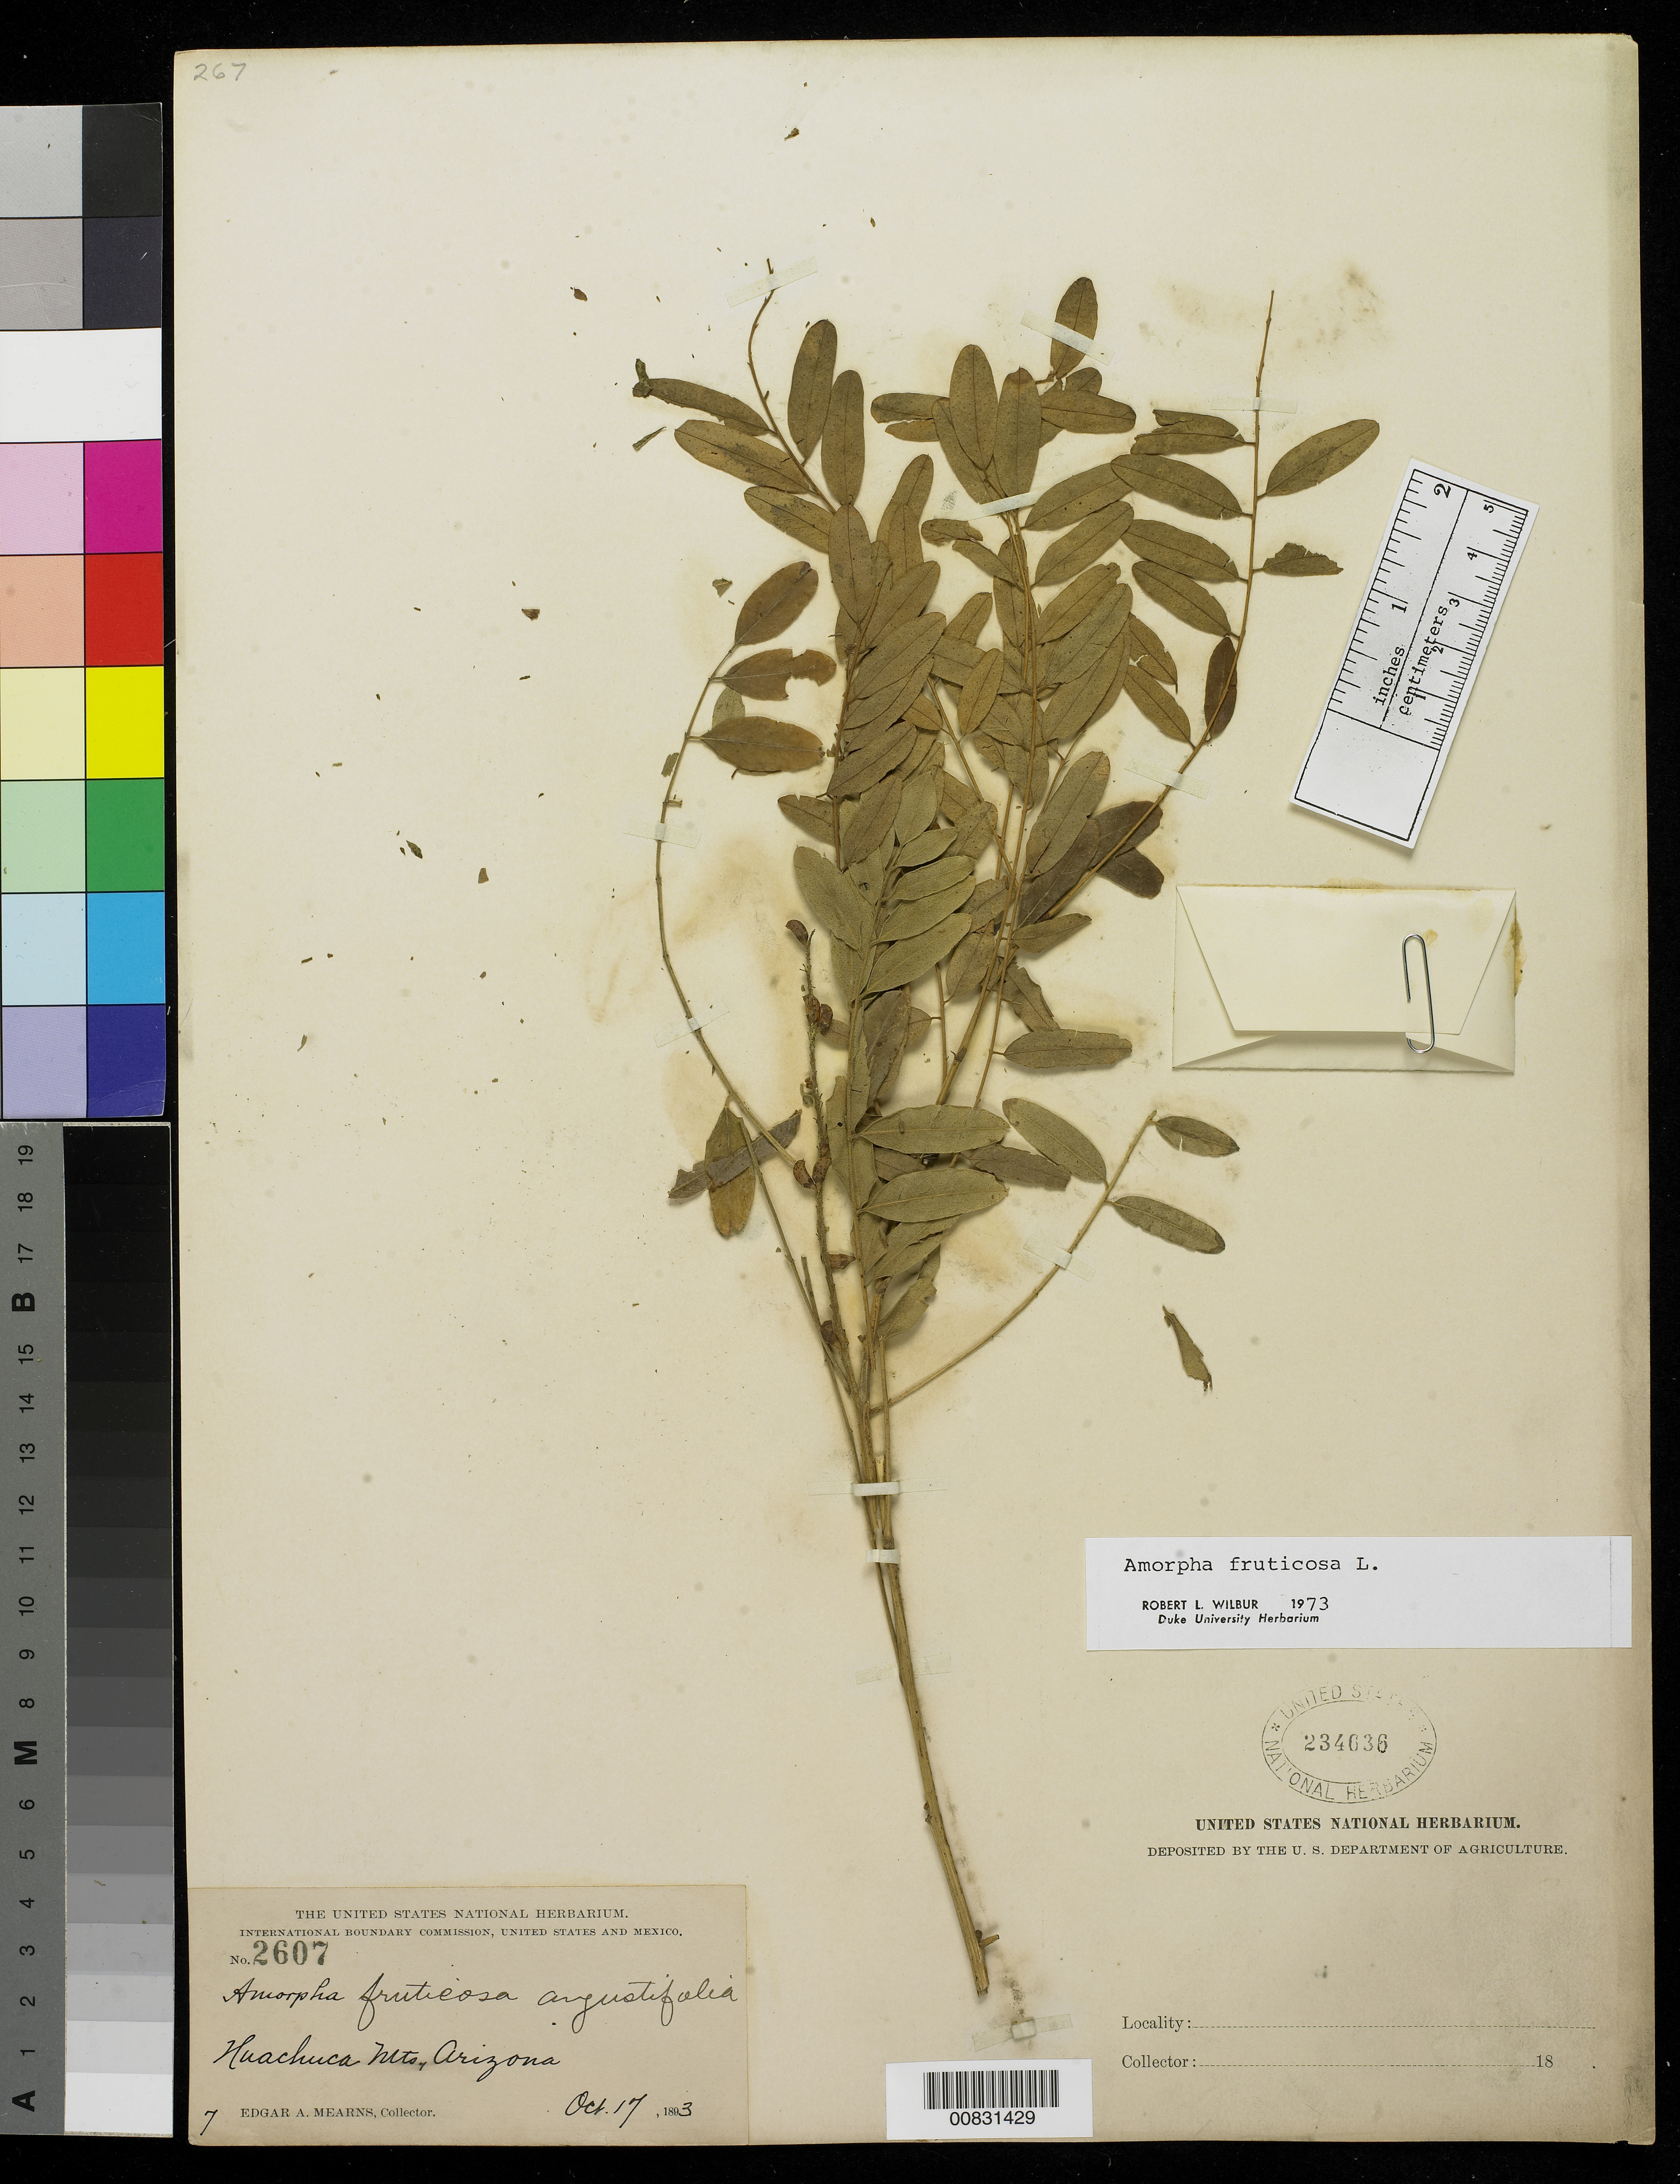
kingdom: Plantae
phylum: Tracheophyta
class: Magnoliopsida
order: Fabales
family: Fabaceae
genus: Amorpha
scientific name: Amorpha fruticosa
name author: L.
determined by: Wilbur, R. L.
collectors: E. A. Mearns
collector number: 2607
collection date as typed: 17 Oct 1893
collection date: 1893-10-17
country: United States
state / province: Arizona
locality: Huachuca Mts.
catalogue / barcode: US 234636